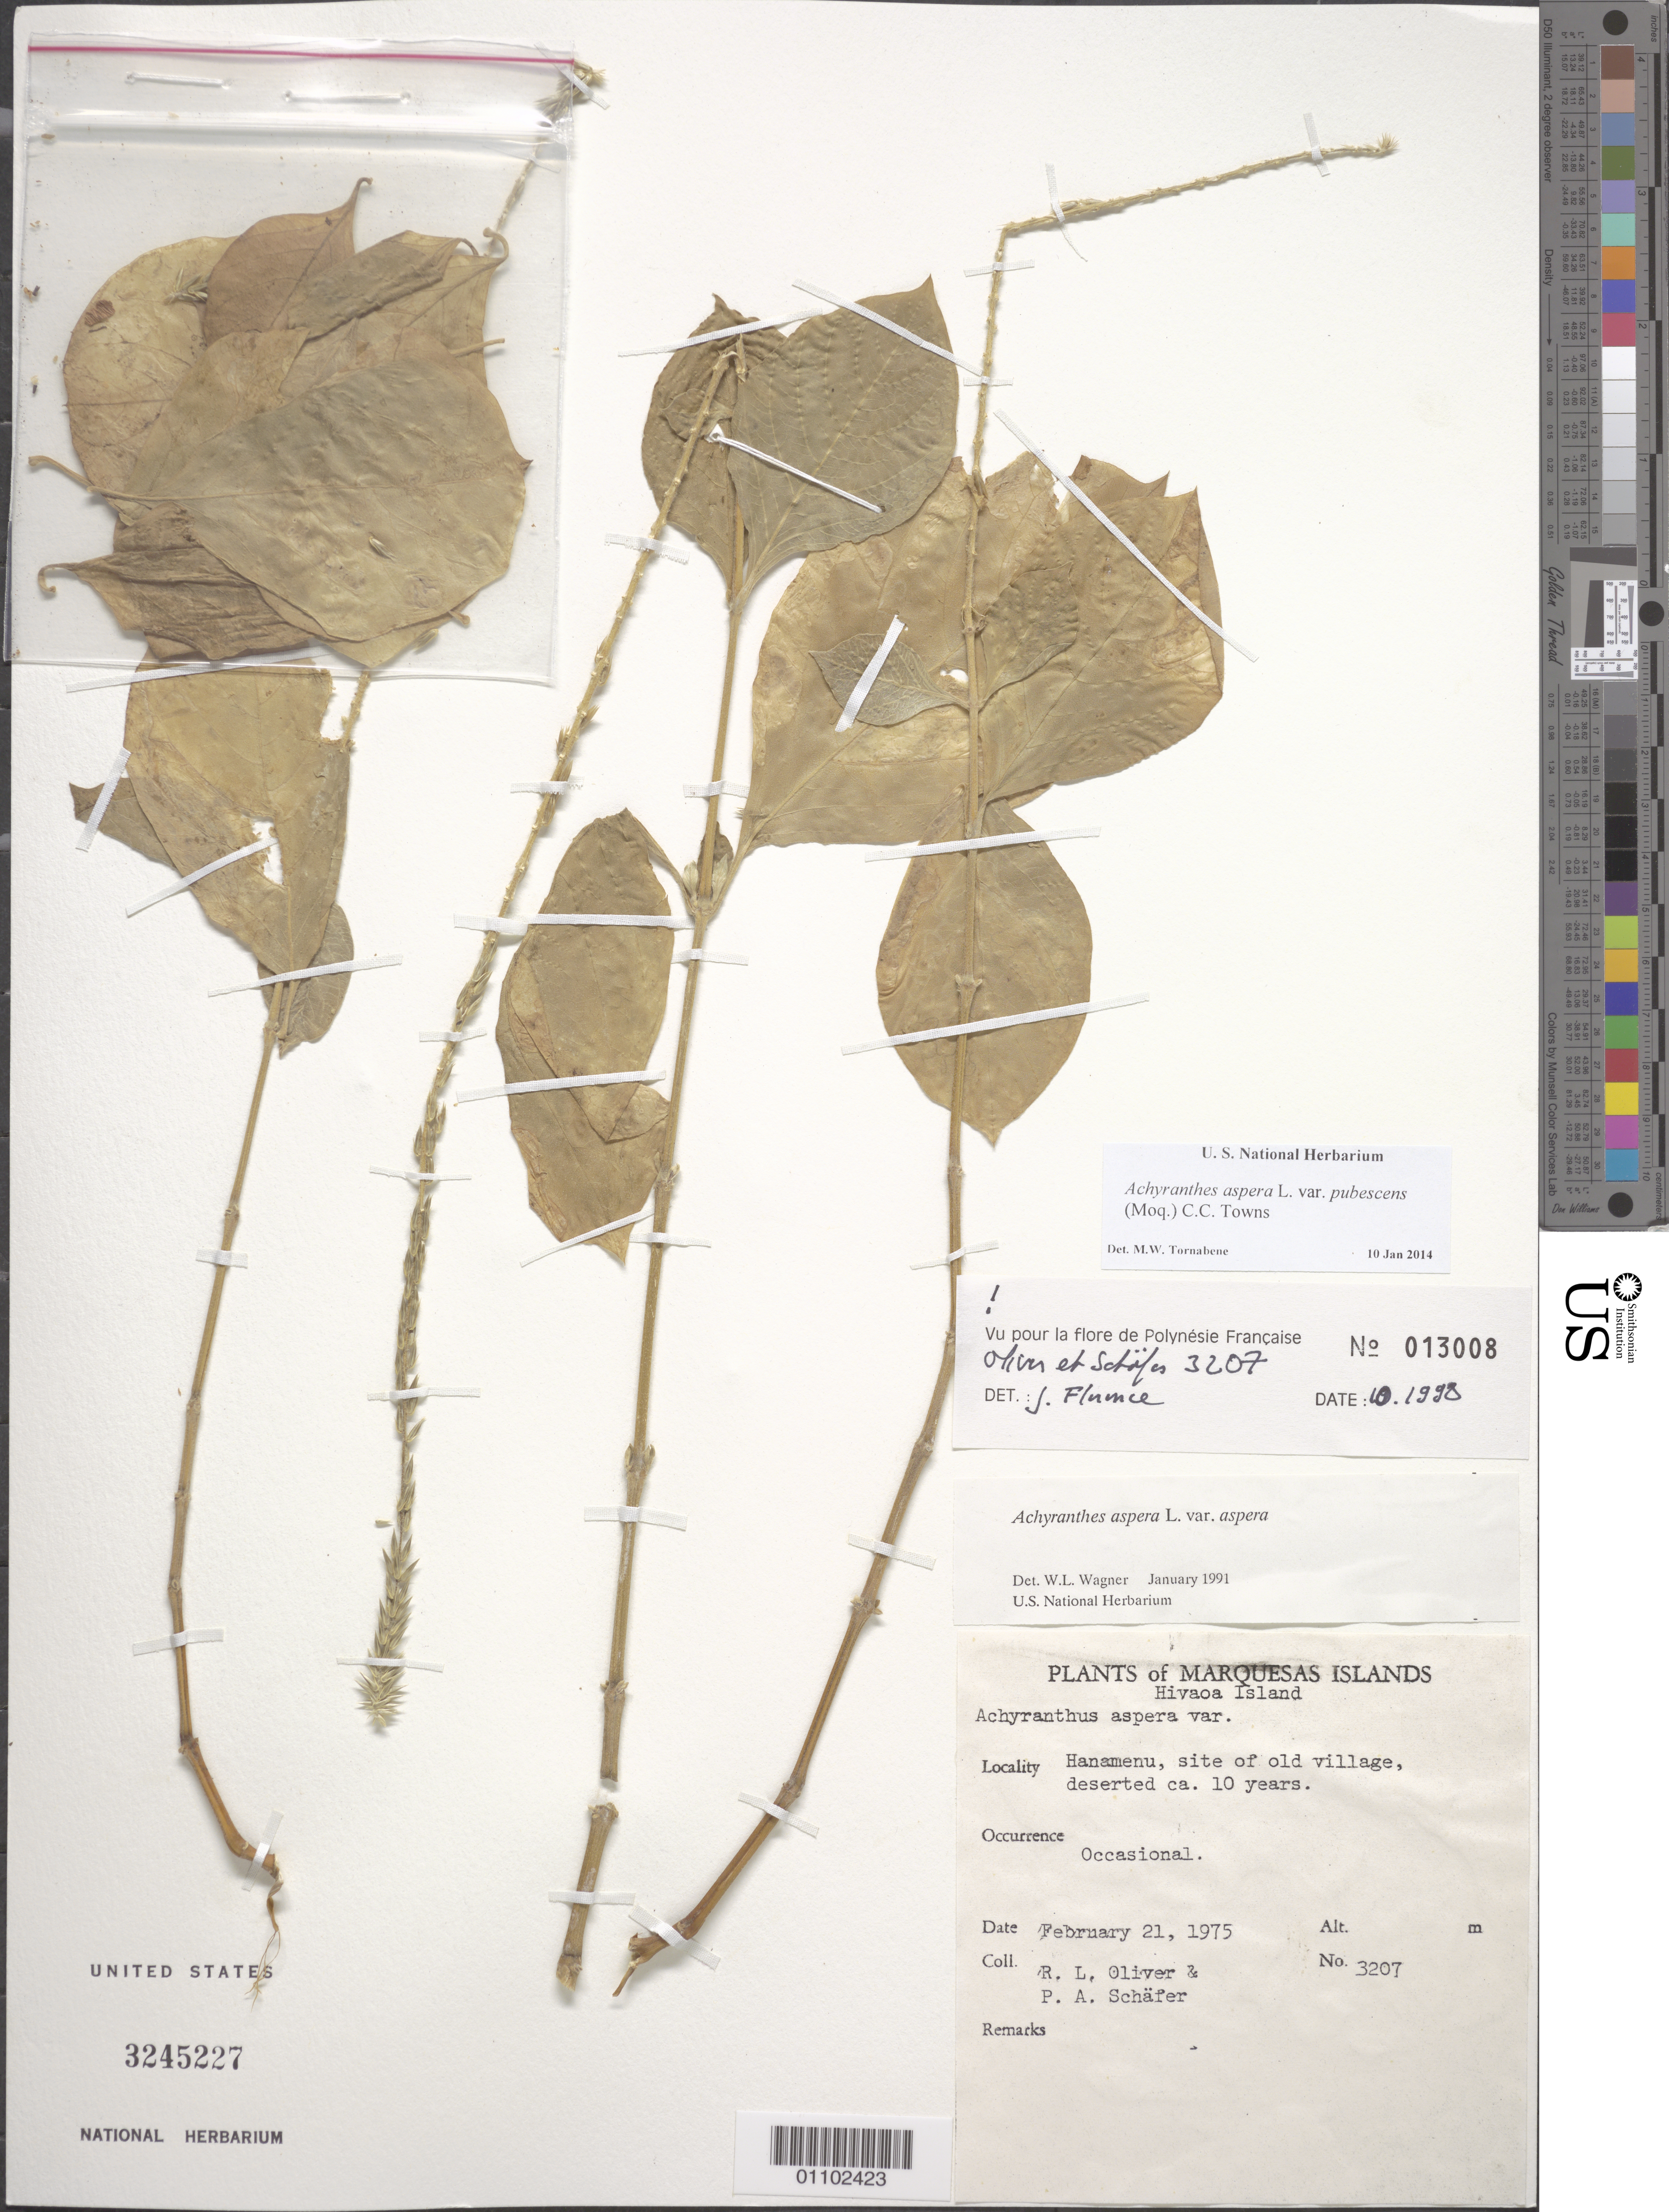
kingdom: Plantae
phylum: Tracheophyta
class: Magnoliopsida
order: Caryophyllales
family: Amaranthaceae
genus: Achyranthes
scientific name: Achyranthes aspera var. pubescens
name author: (Moq.) C. C. Towns.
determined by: Tornabene, Michael W., (BOT), Smithsonian Institution - National Museum of Natural History (UNITED STATES)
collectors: R. L. Oliver & P. A. Schäfer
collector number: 3207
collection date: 1975-02-21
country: French Polynesia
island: Hiva Oa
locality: Hanamenu, site of old village deserted ca. 10 years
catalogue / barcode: US 3245227